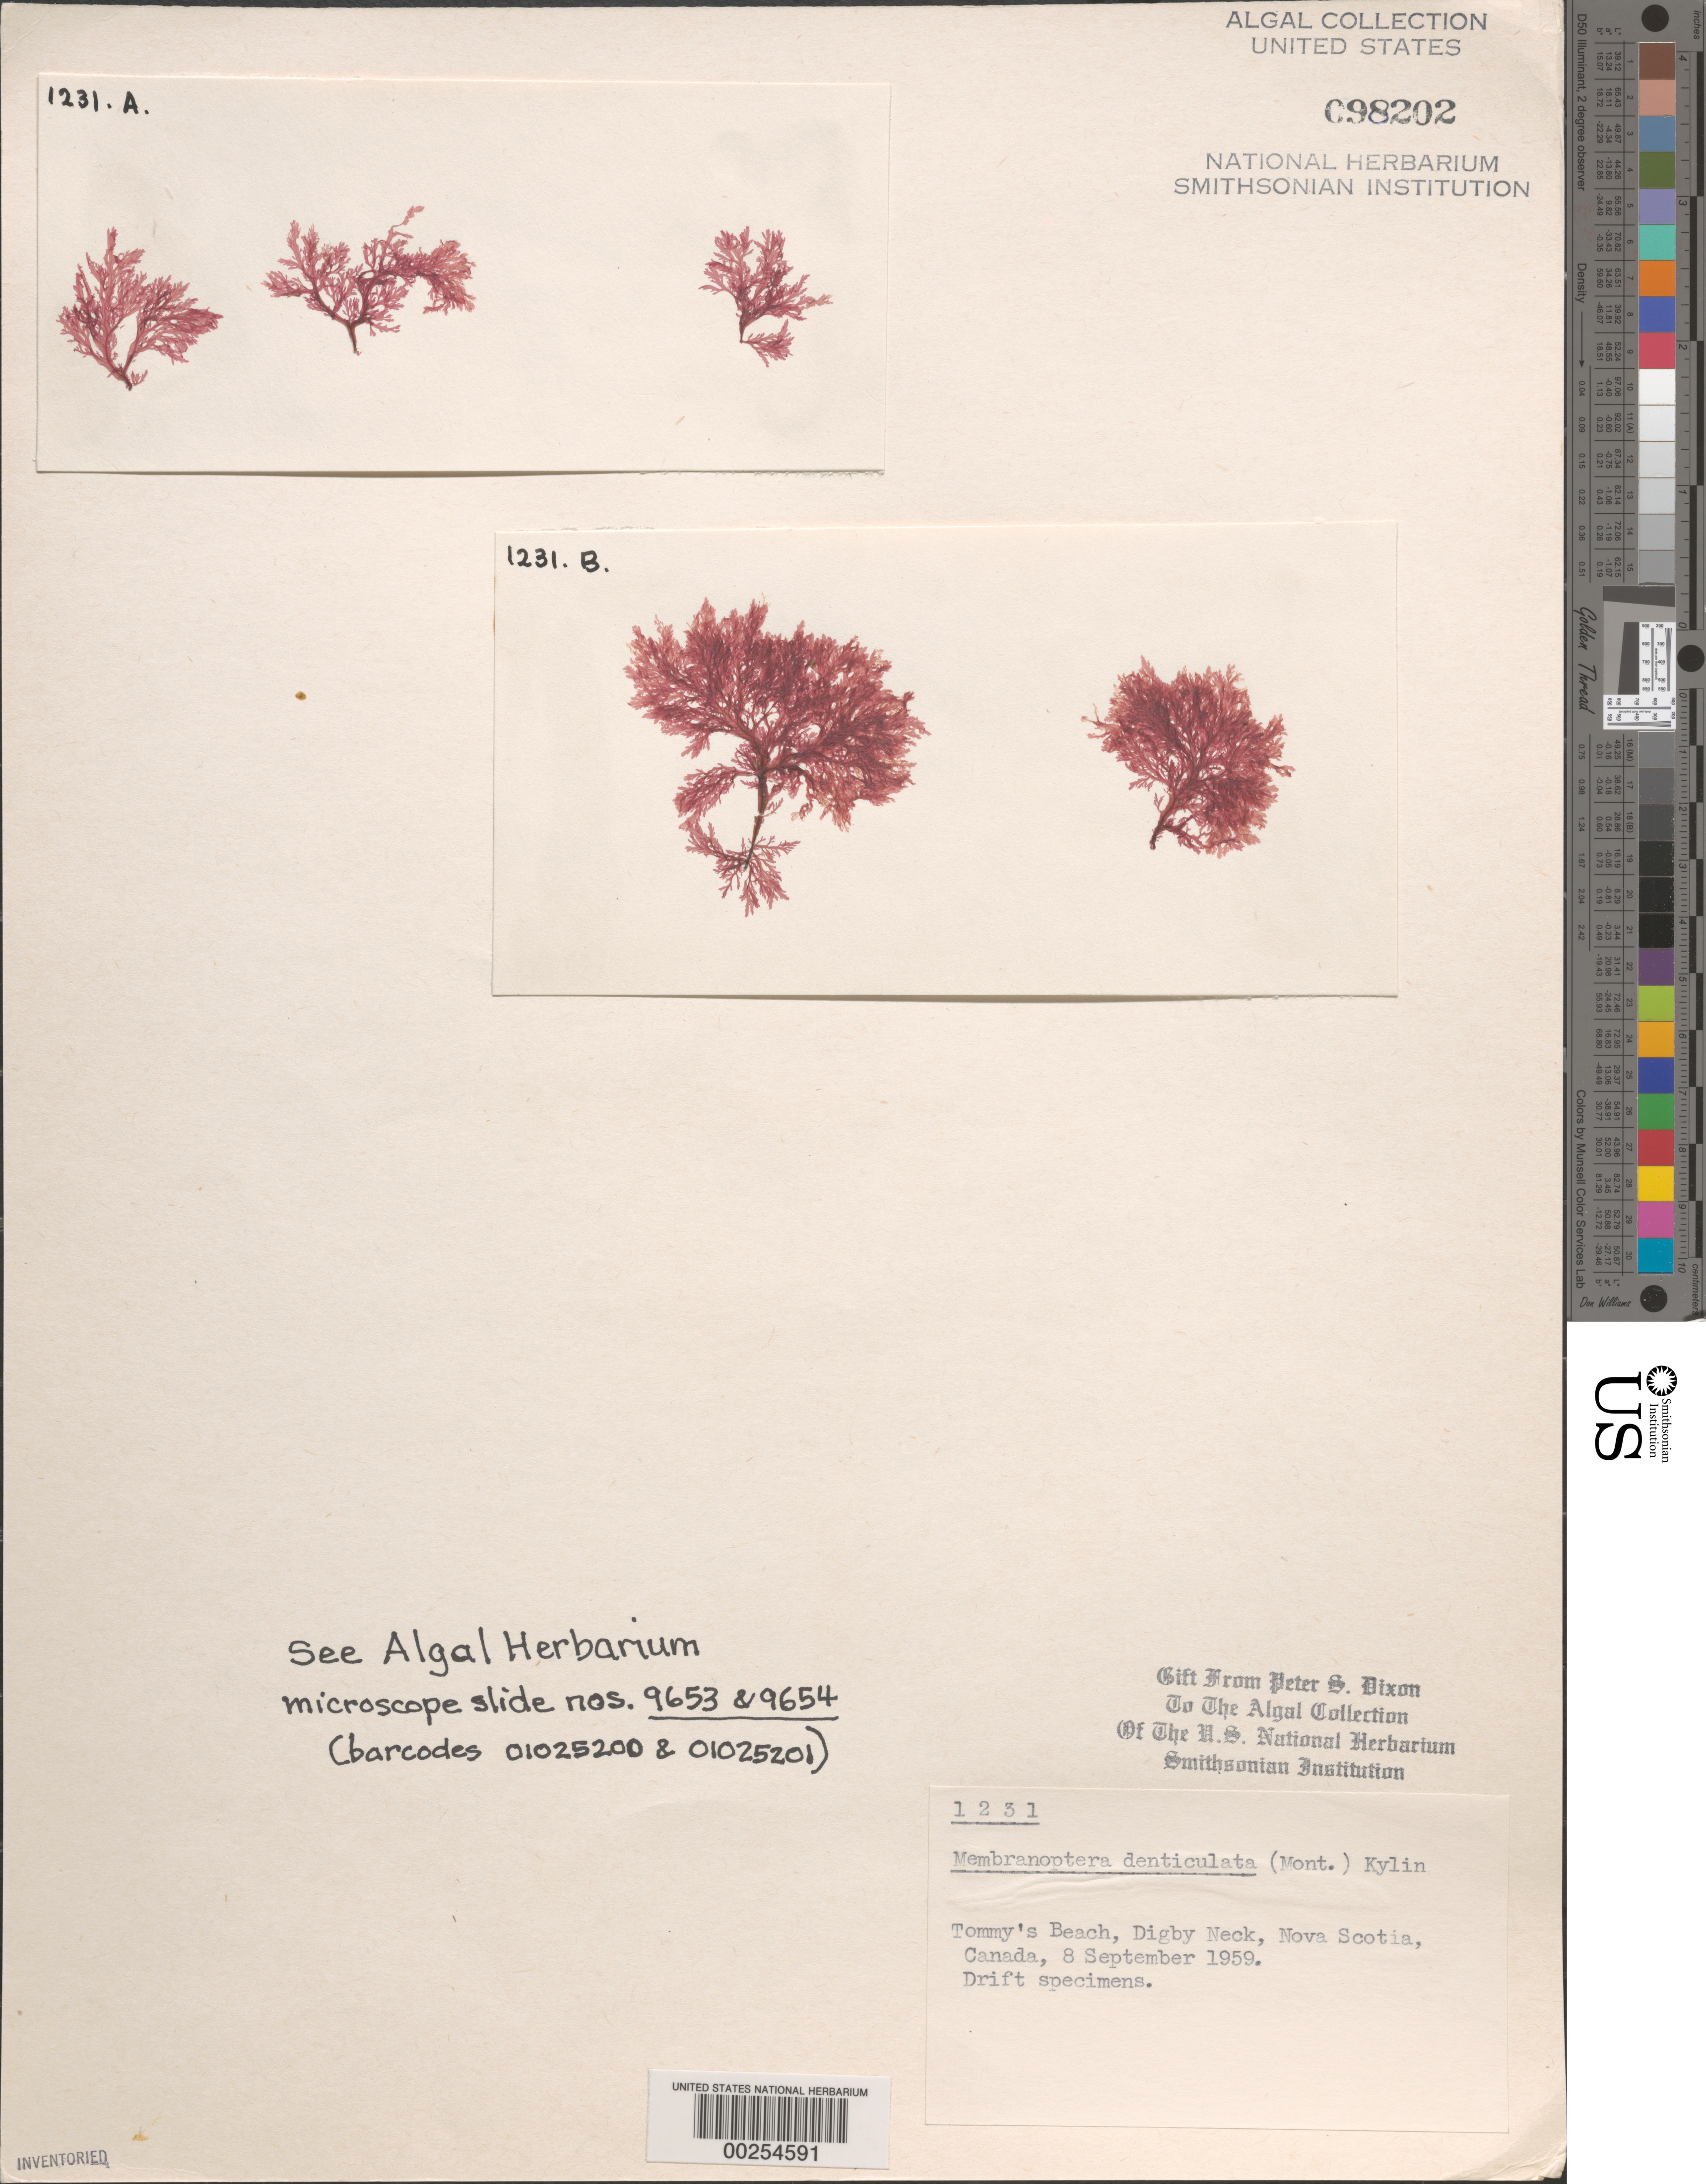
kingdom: Plantae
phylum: Rhodophyta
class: Florideophyceae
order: Ceramiales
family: Delesseriaceae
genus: Membranoptera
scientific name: Membranoptera spinulosa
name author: (Rupr.) Kuntze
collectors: P. S. Dixon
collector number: PSD 1231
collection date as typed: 08 Sep 1959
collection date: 1959-09-08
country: Canada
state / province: Nova Scotia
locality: Tommy's Beach, Digby Neck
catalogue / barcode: US 98202